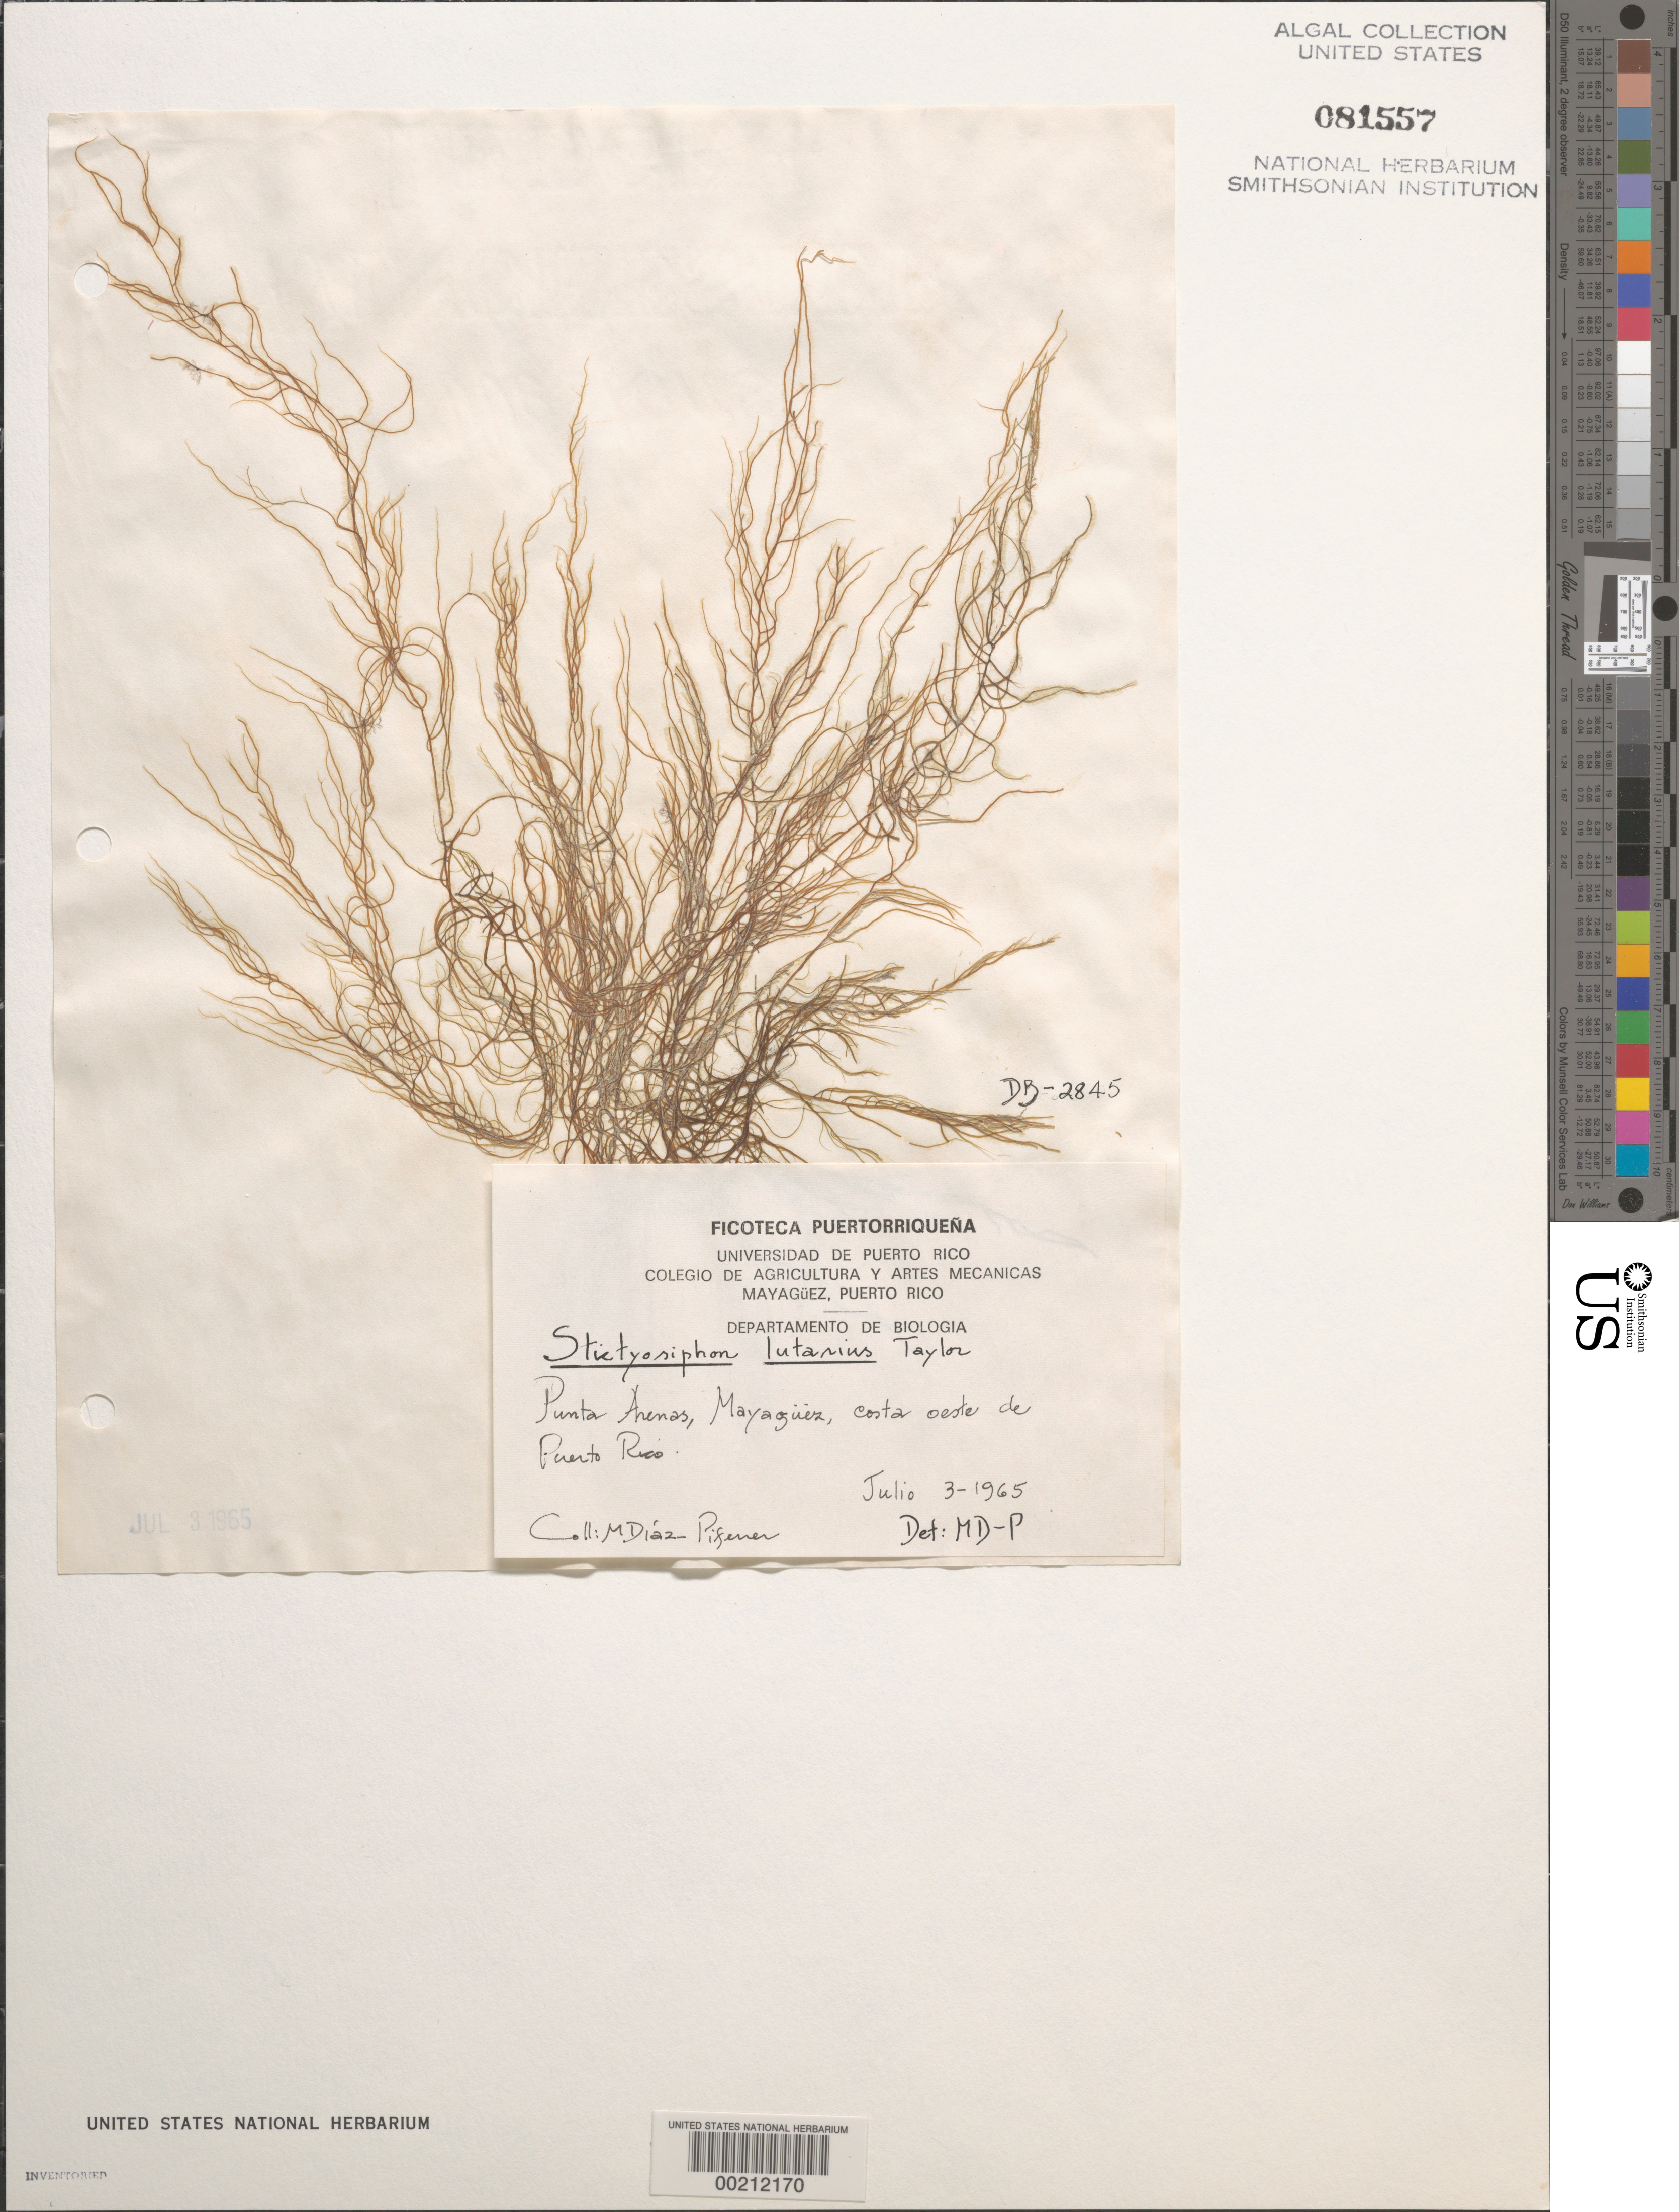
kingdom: Chromista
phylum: Ochrophyta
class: Phaeophyceae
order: Ectocarpales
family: Chordariaceae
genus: Stictyosiphon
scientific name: Stictyosiphon lutarius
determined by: Diaz-Piferrer, M.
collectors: M. Diaz-Piferrer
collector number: Db-2845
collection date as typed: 03 Jul 1965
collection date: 1965-07-03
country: Puerto Rico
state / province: Mayaguez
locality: Punta arenas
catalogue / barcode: US 81557